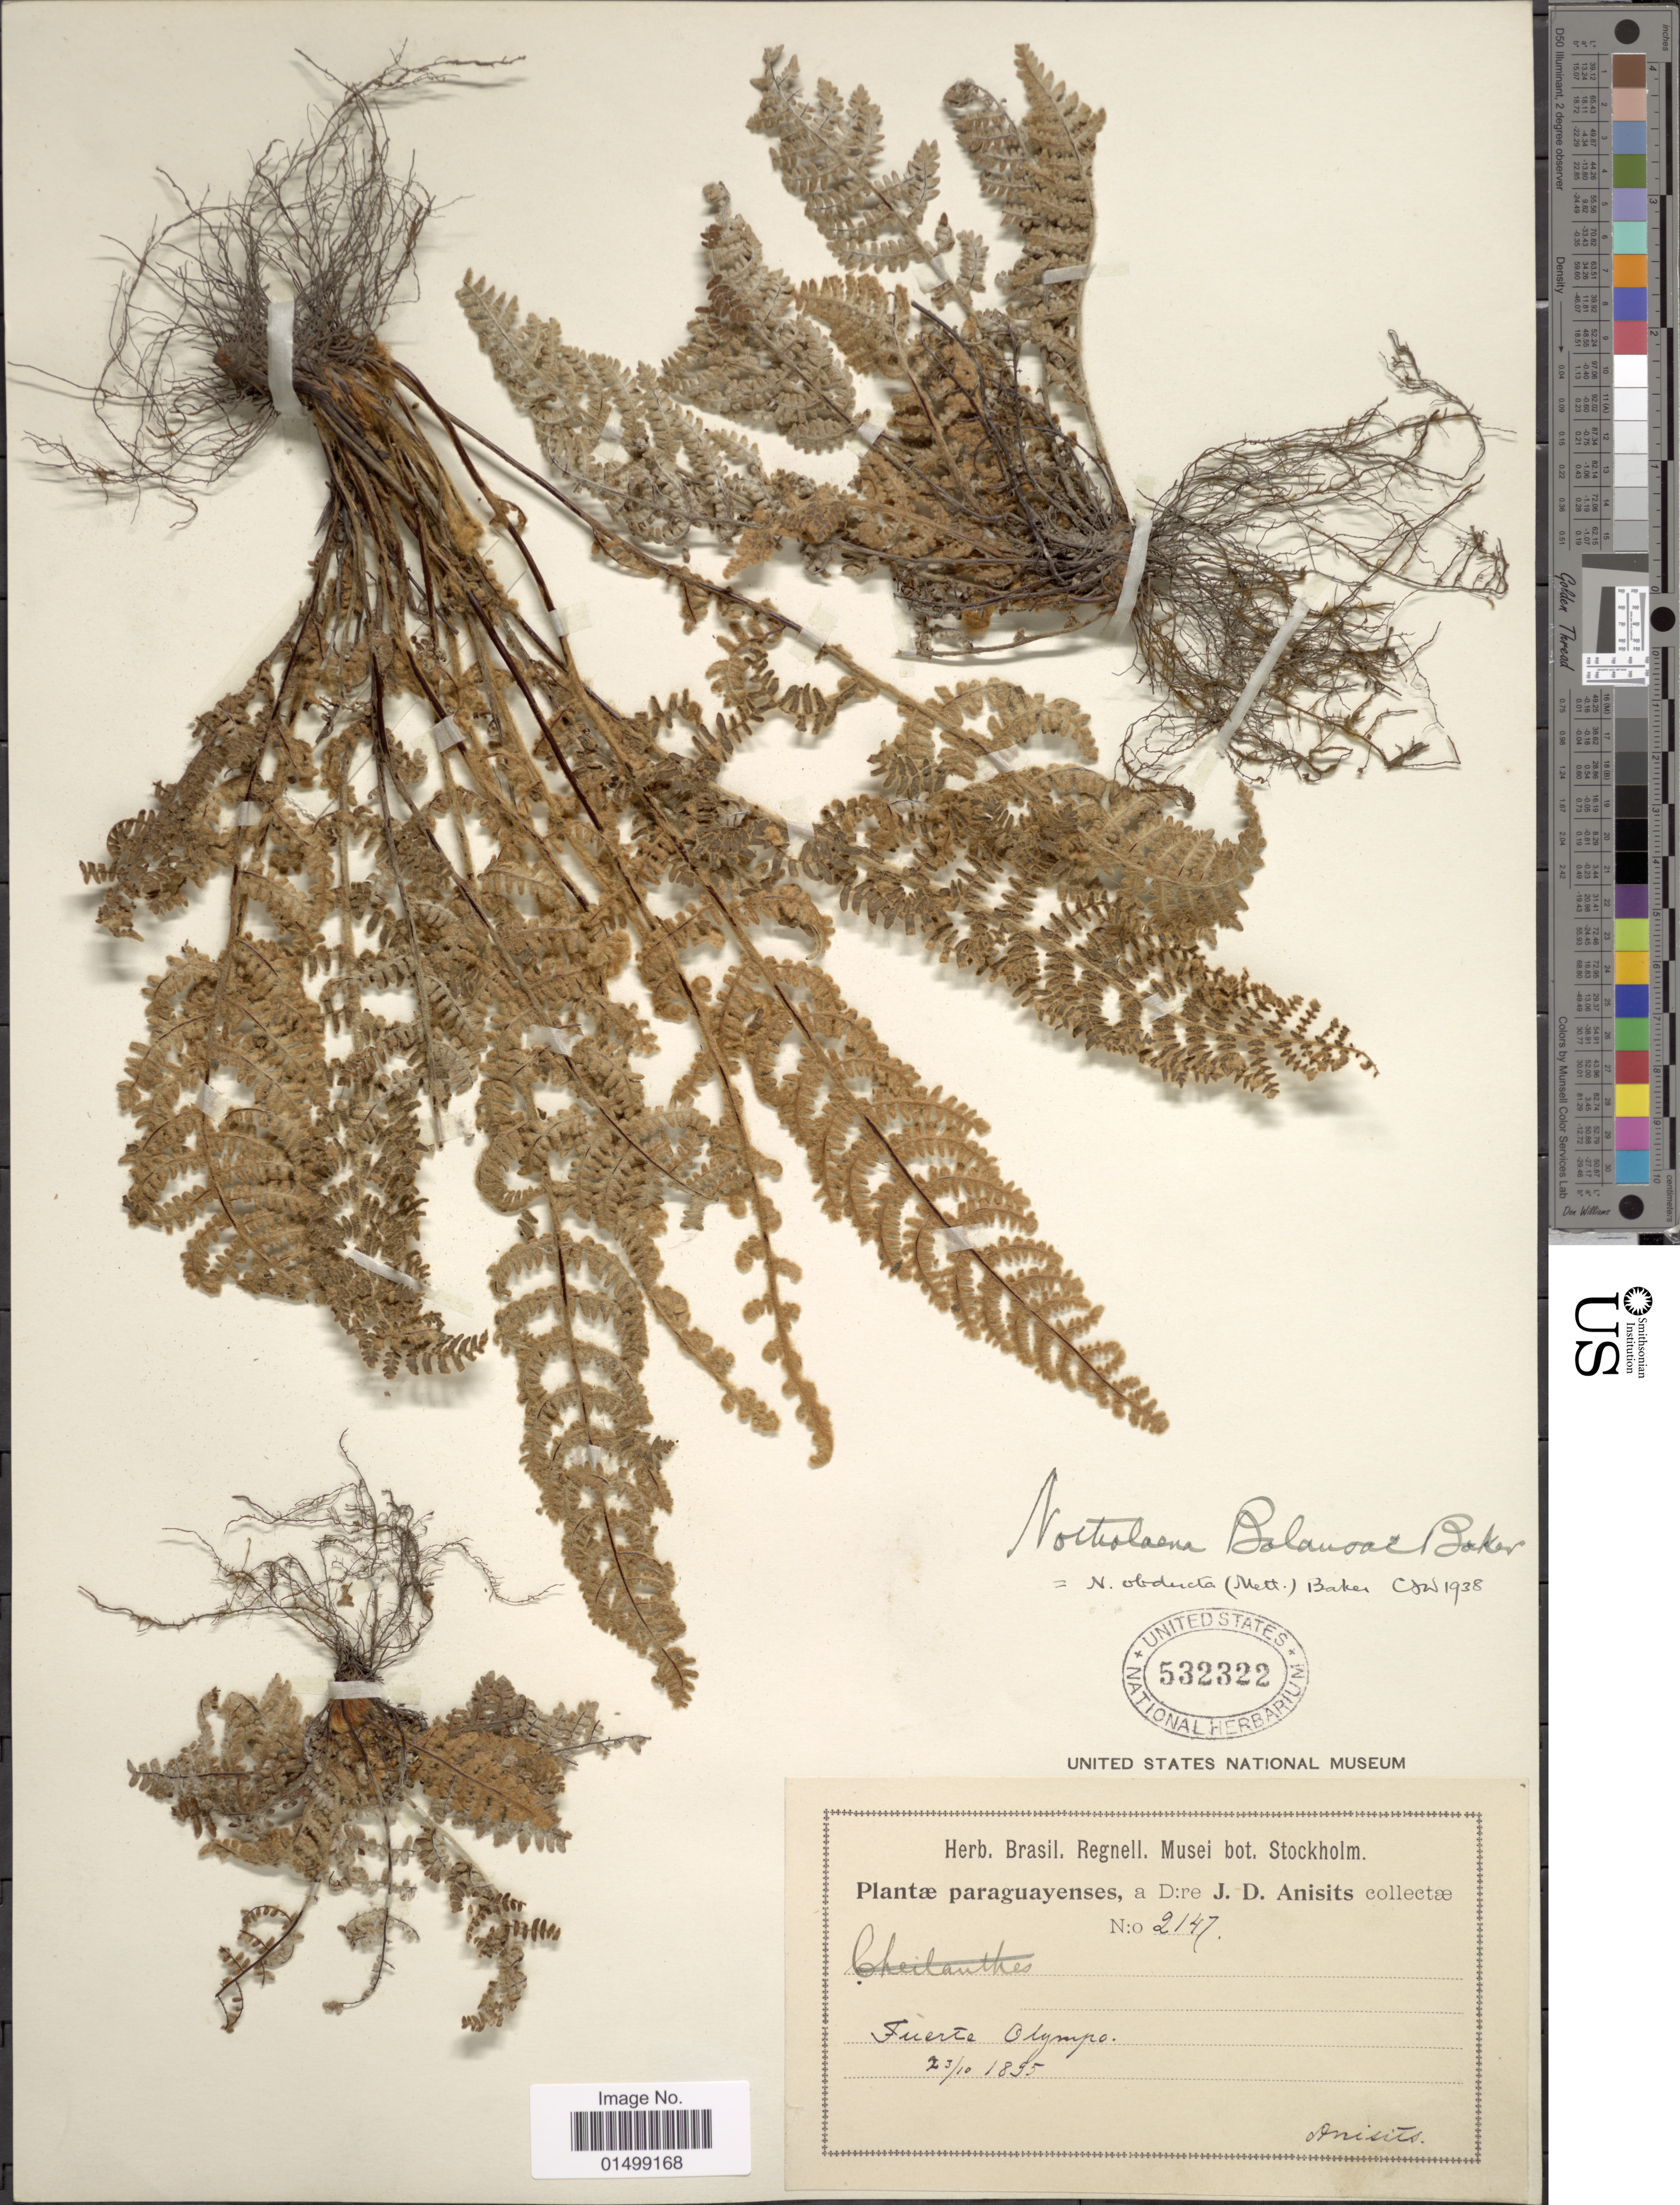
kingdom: Plantae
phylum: Tracheophyta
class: Polypodiopsida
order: Polypodiales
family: Pteridaceae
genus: Cheilanthes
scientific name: Cheilanthes obducta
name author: (Mett.) Baker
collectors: J. D. Anisits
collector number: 2147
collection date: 1895-10-23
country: Paraguay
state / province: Alto Paraguay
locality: Fuerte Olimpo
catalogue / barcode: US 532322